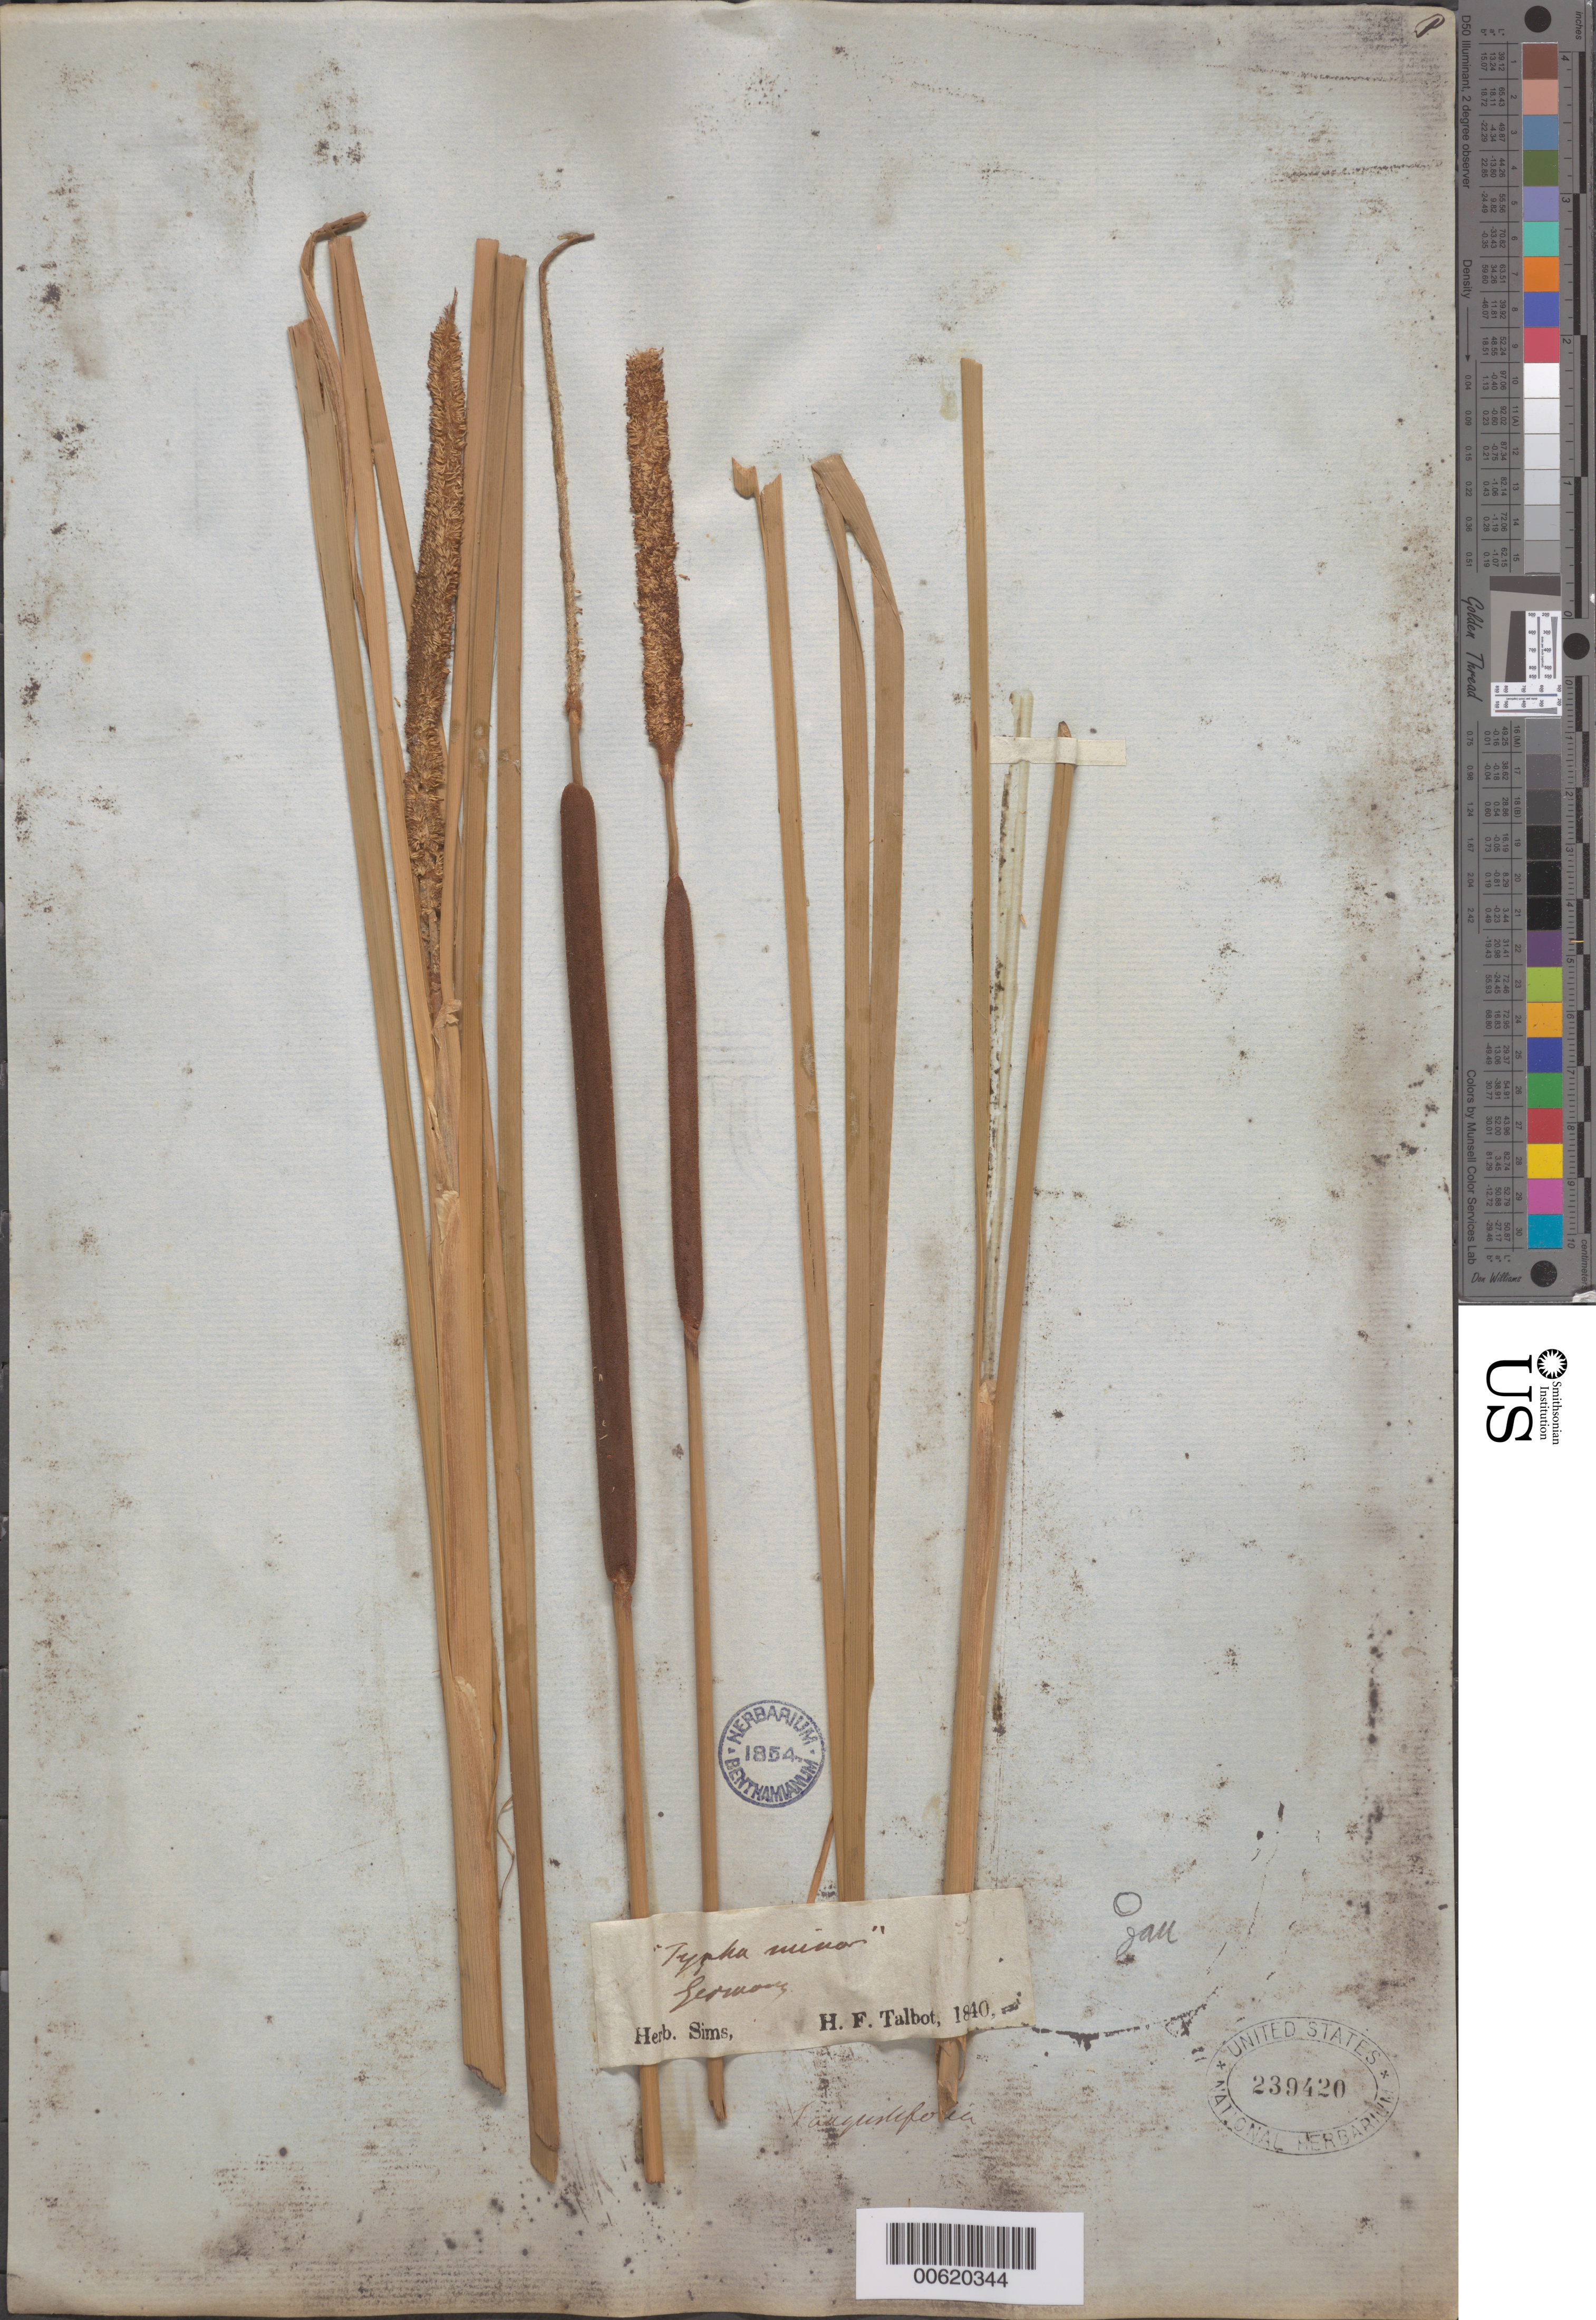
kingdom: Plantae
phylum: Tracheophyta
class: Liliopsida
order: Poales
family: Typhaceae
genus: Typha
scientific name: Typha angustifolia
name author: L.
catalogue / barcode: US 239420